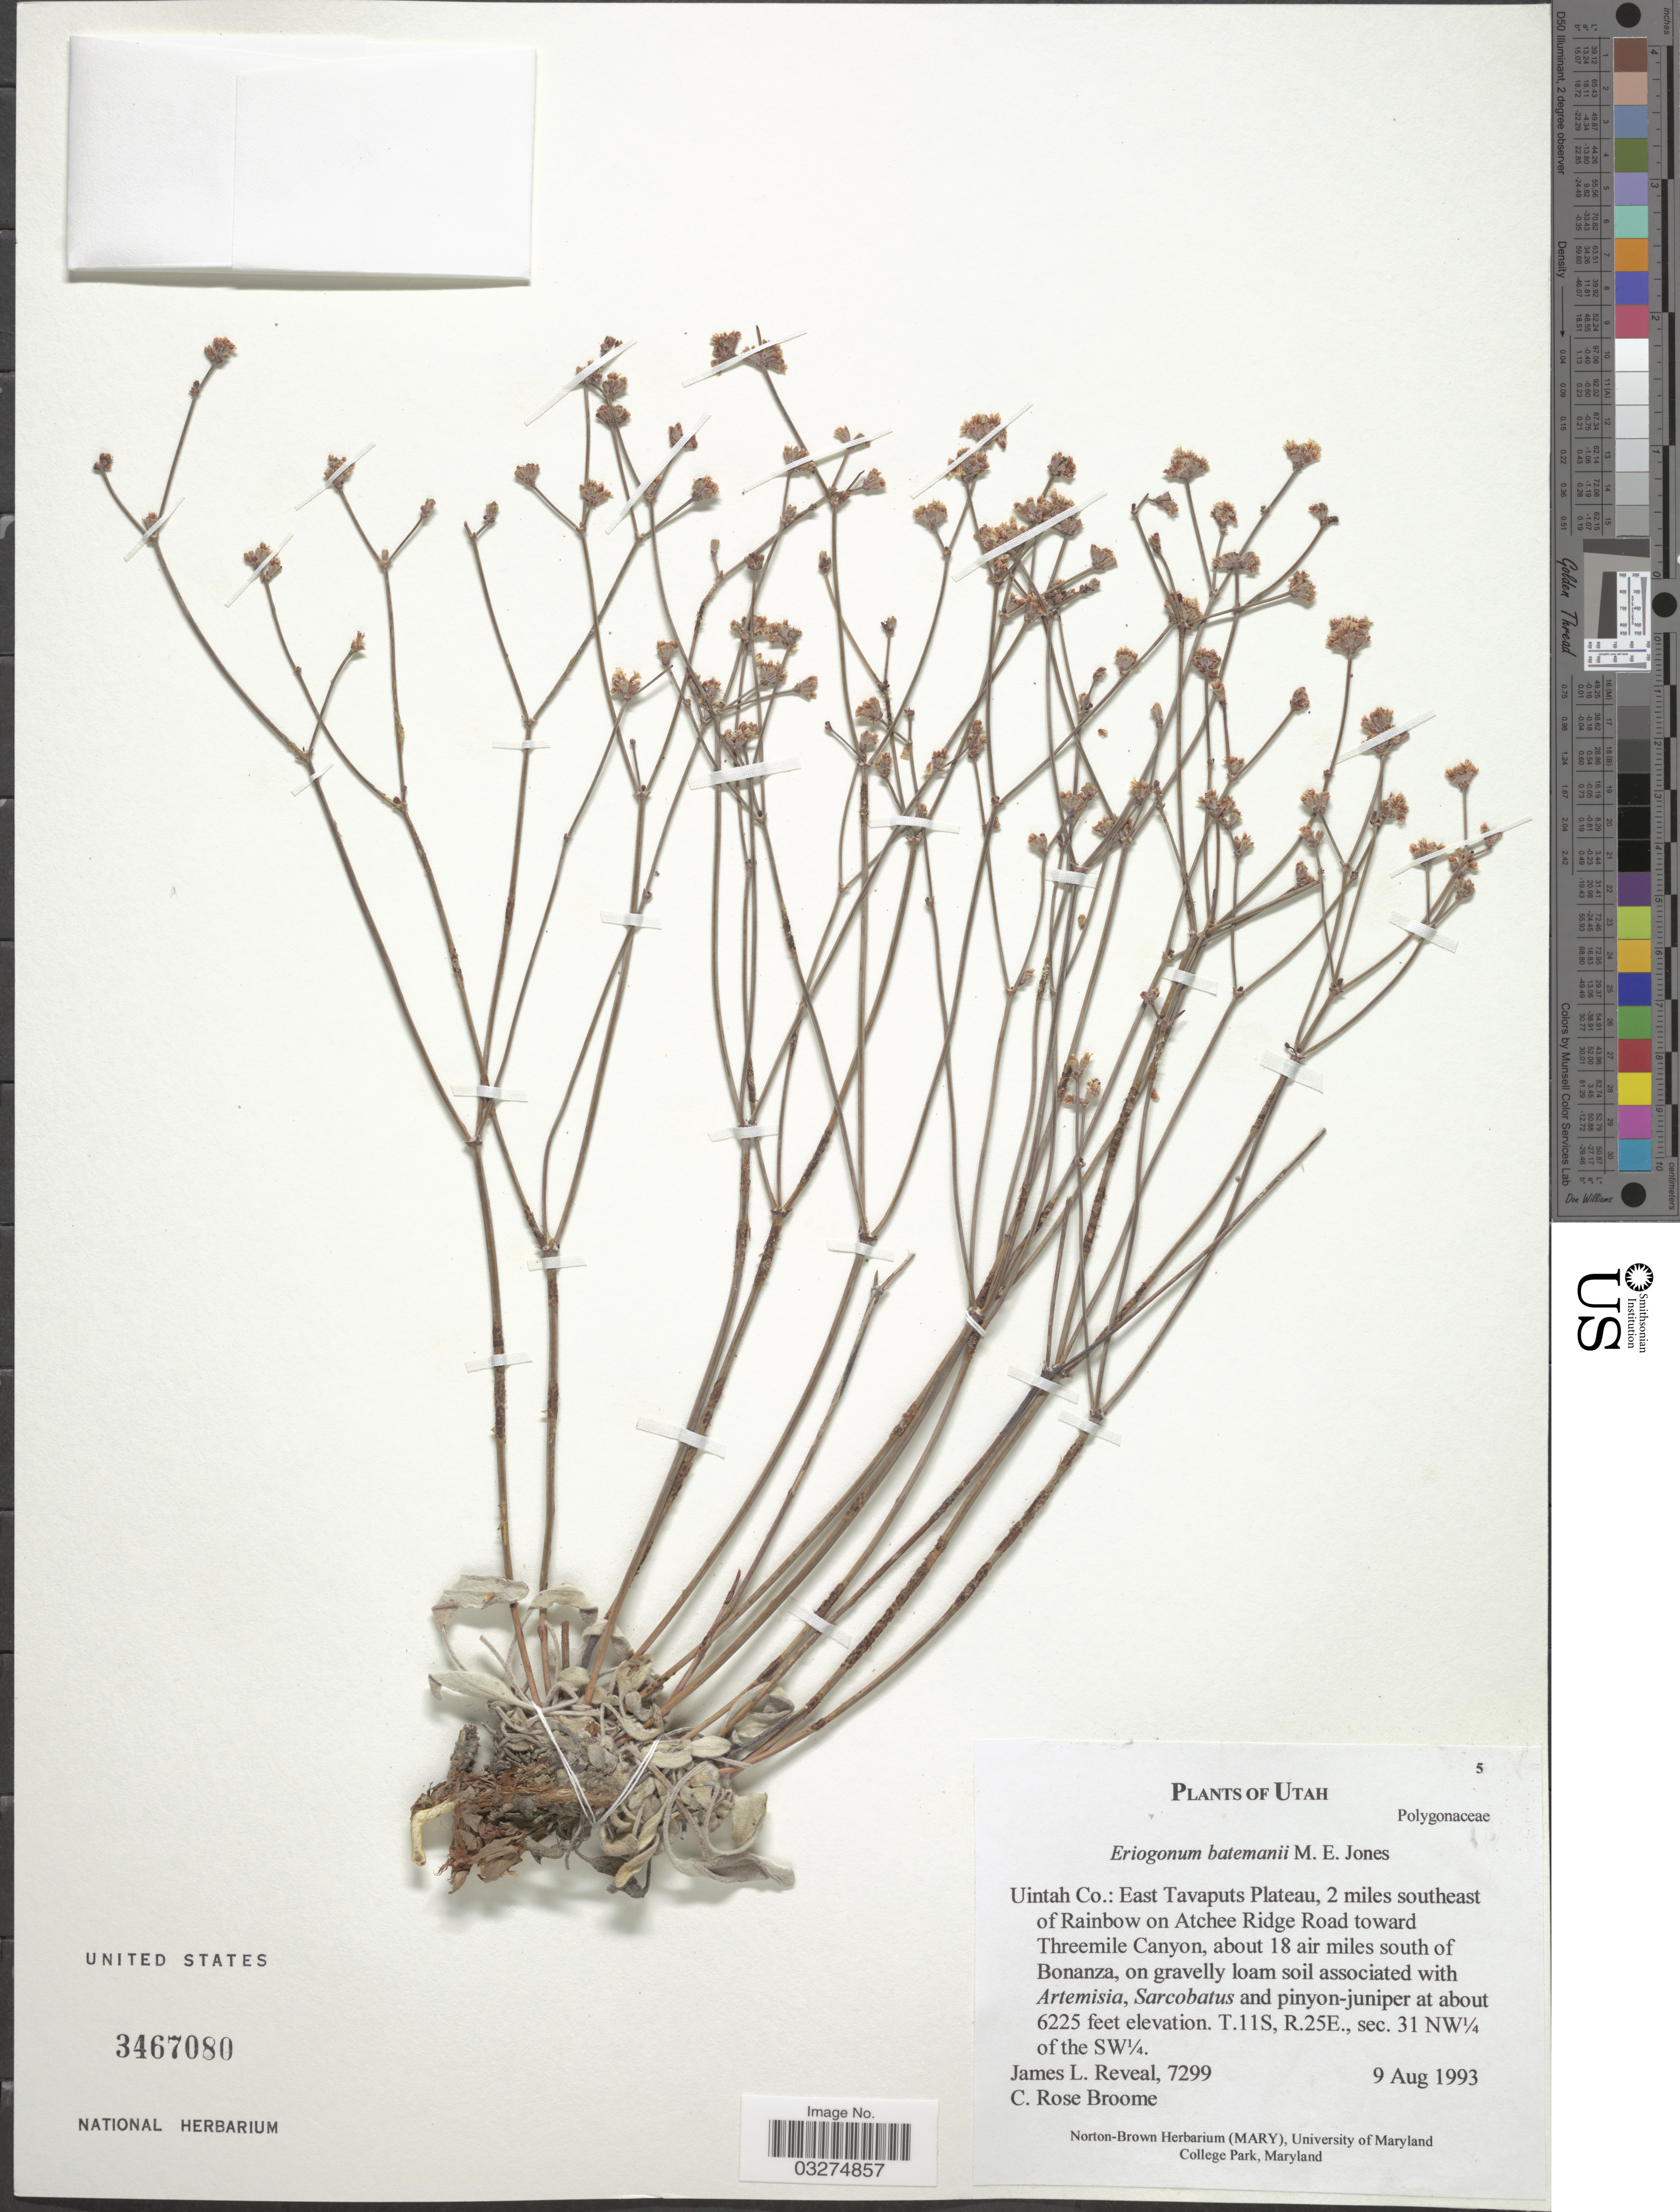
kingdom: Plantae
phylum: Tracheophyta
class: Magnoliopsida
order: Caryophyllales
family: Polygonaceae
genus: Eriogonum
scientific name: Eriogonum batemani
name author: M.E. Jones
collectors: J. L. Reveal & C. R. Broome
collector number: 7299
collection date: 1993-08-09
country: United States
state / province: Utah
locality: Uintah Co.: East Tavaputs Plateau, 2 miles southeast of Rainbow on Atchee Ridge Road toward Threemile Canyon, about 18 air miles south of Bonanza. T.11S, R.25R., sec. 31NW¼ of the SW¼.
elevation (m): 1897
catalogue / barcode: US 3467080